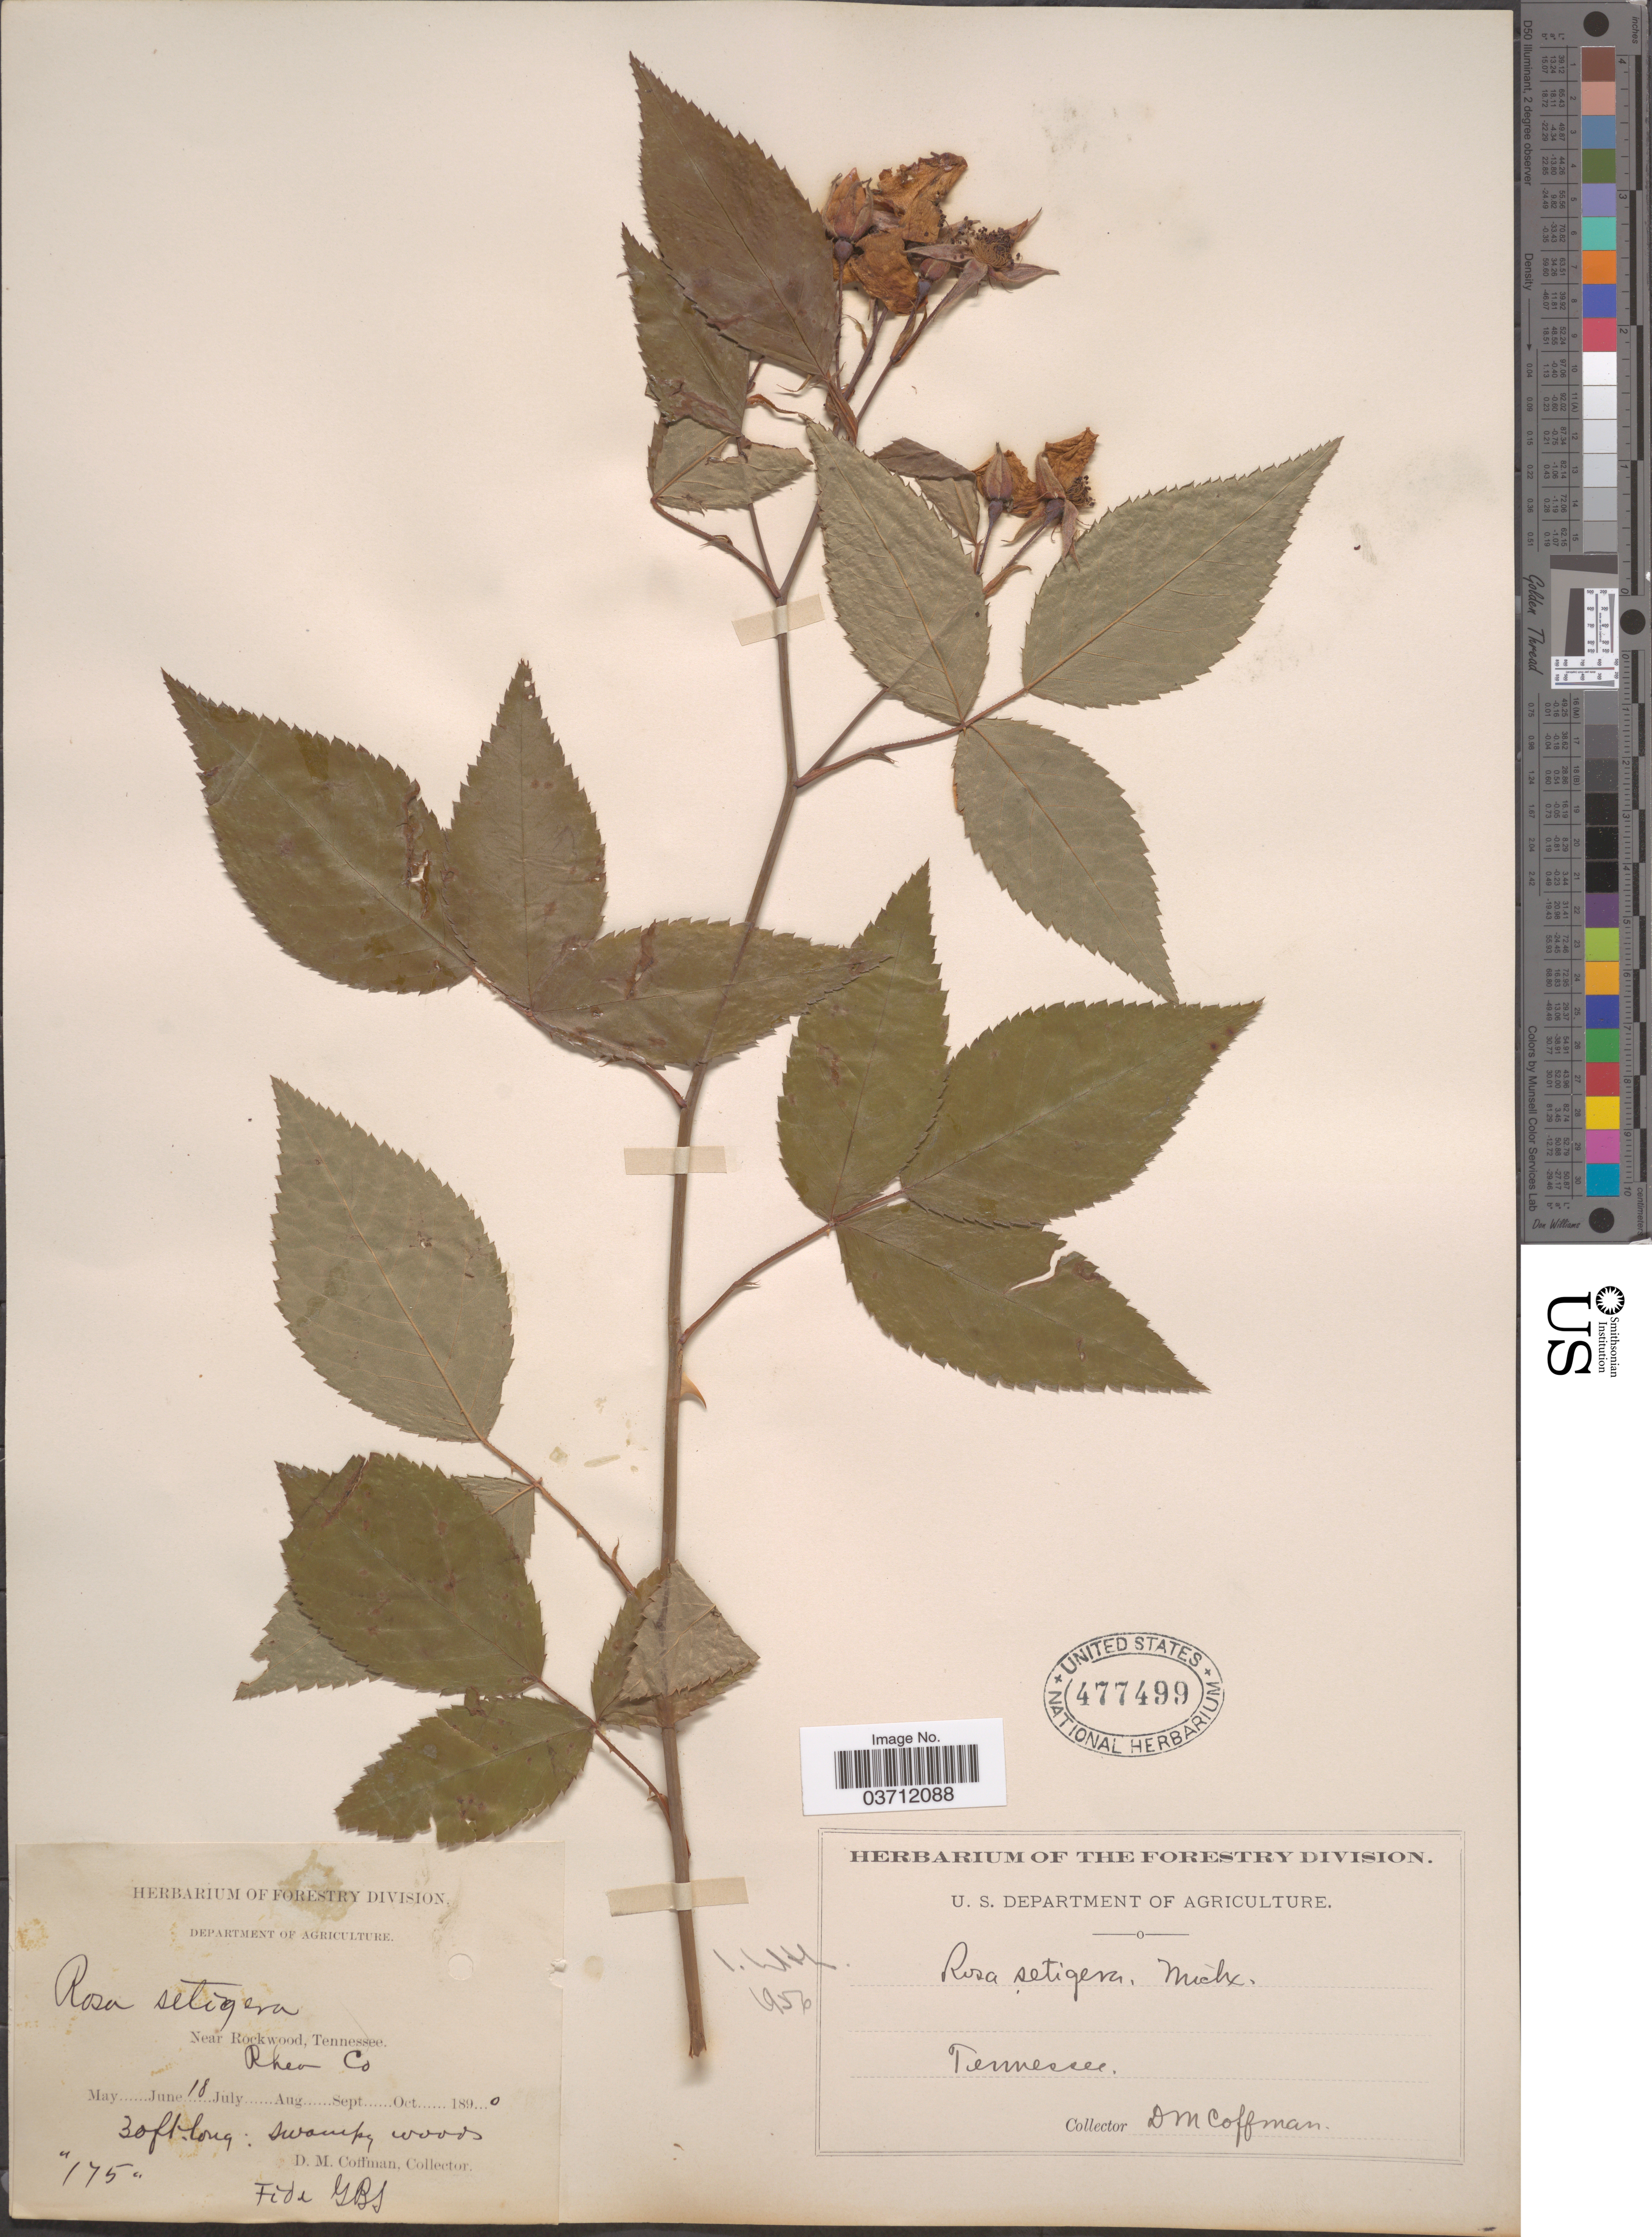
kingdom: Plantae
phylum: Tracheophyta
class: Magnoliopsida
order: Rosales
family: Rosaceae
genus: Rosa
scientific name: Rosa setigera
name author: Michx.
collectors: D. M. Coffman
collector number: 175?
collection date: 1890-06-18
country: United States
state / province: Tennessee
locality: Near Rockwood, Rhea Co.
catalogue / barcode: US 477499